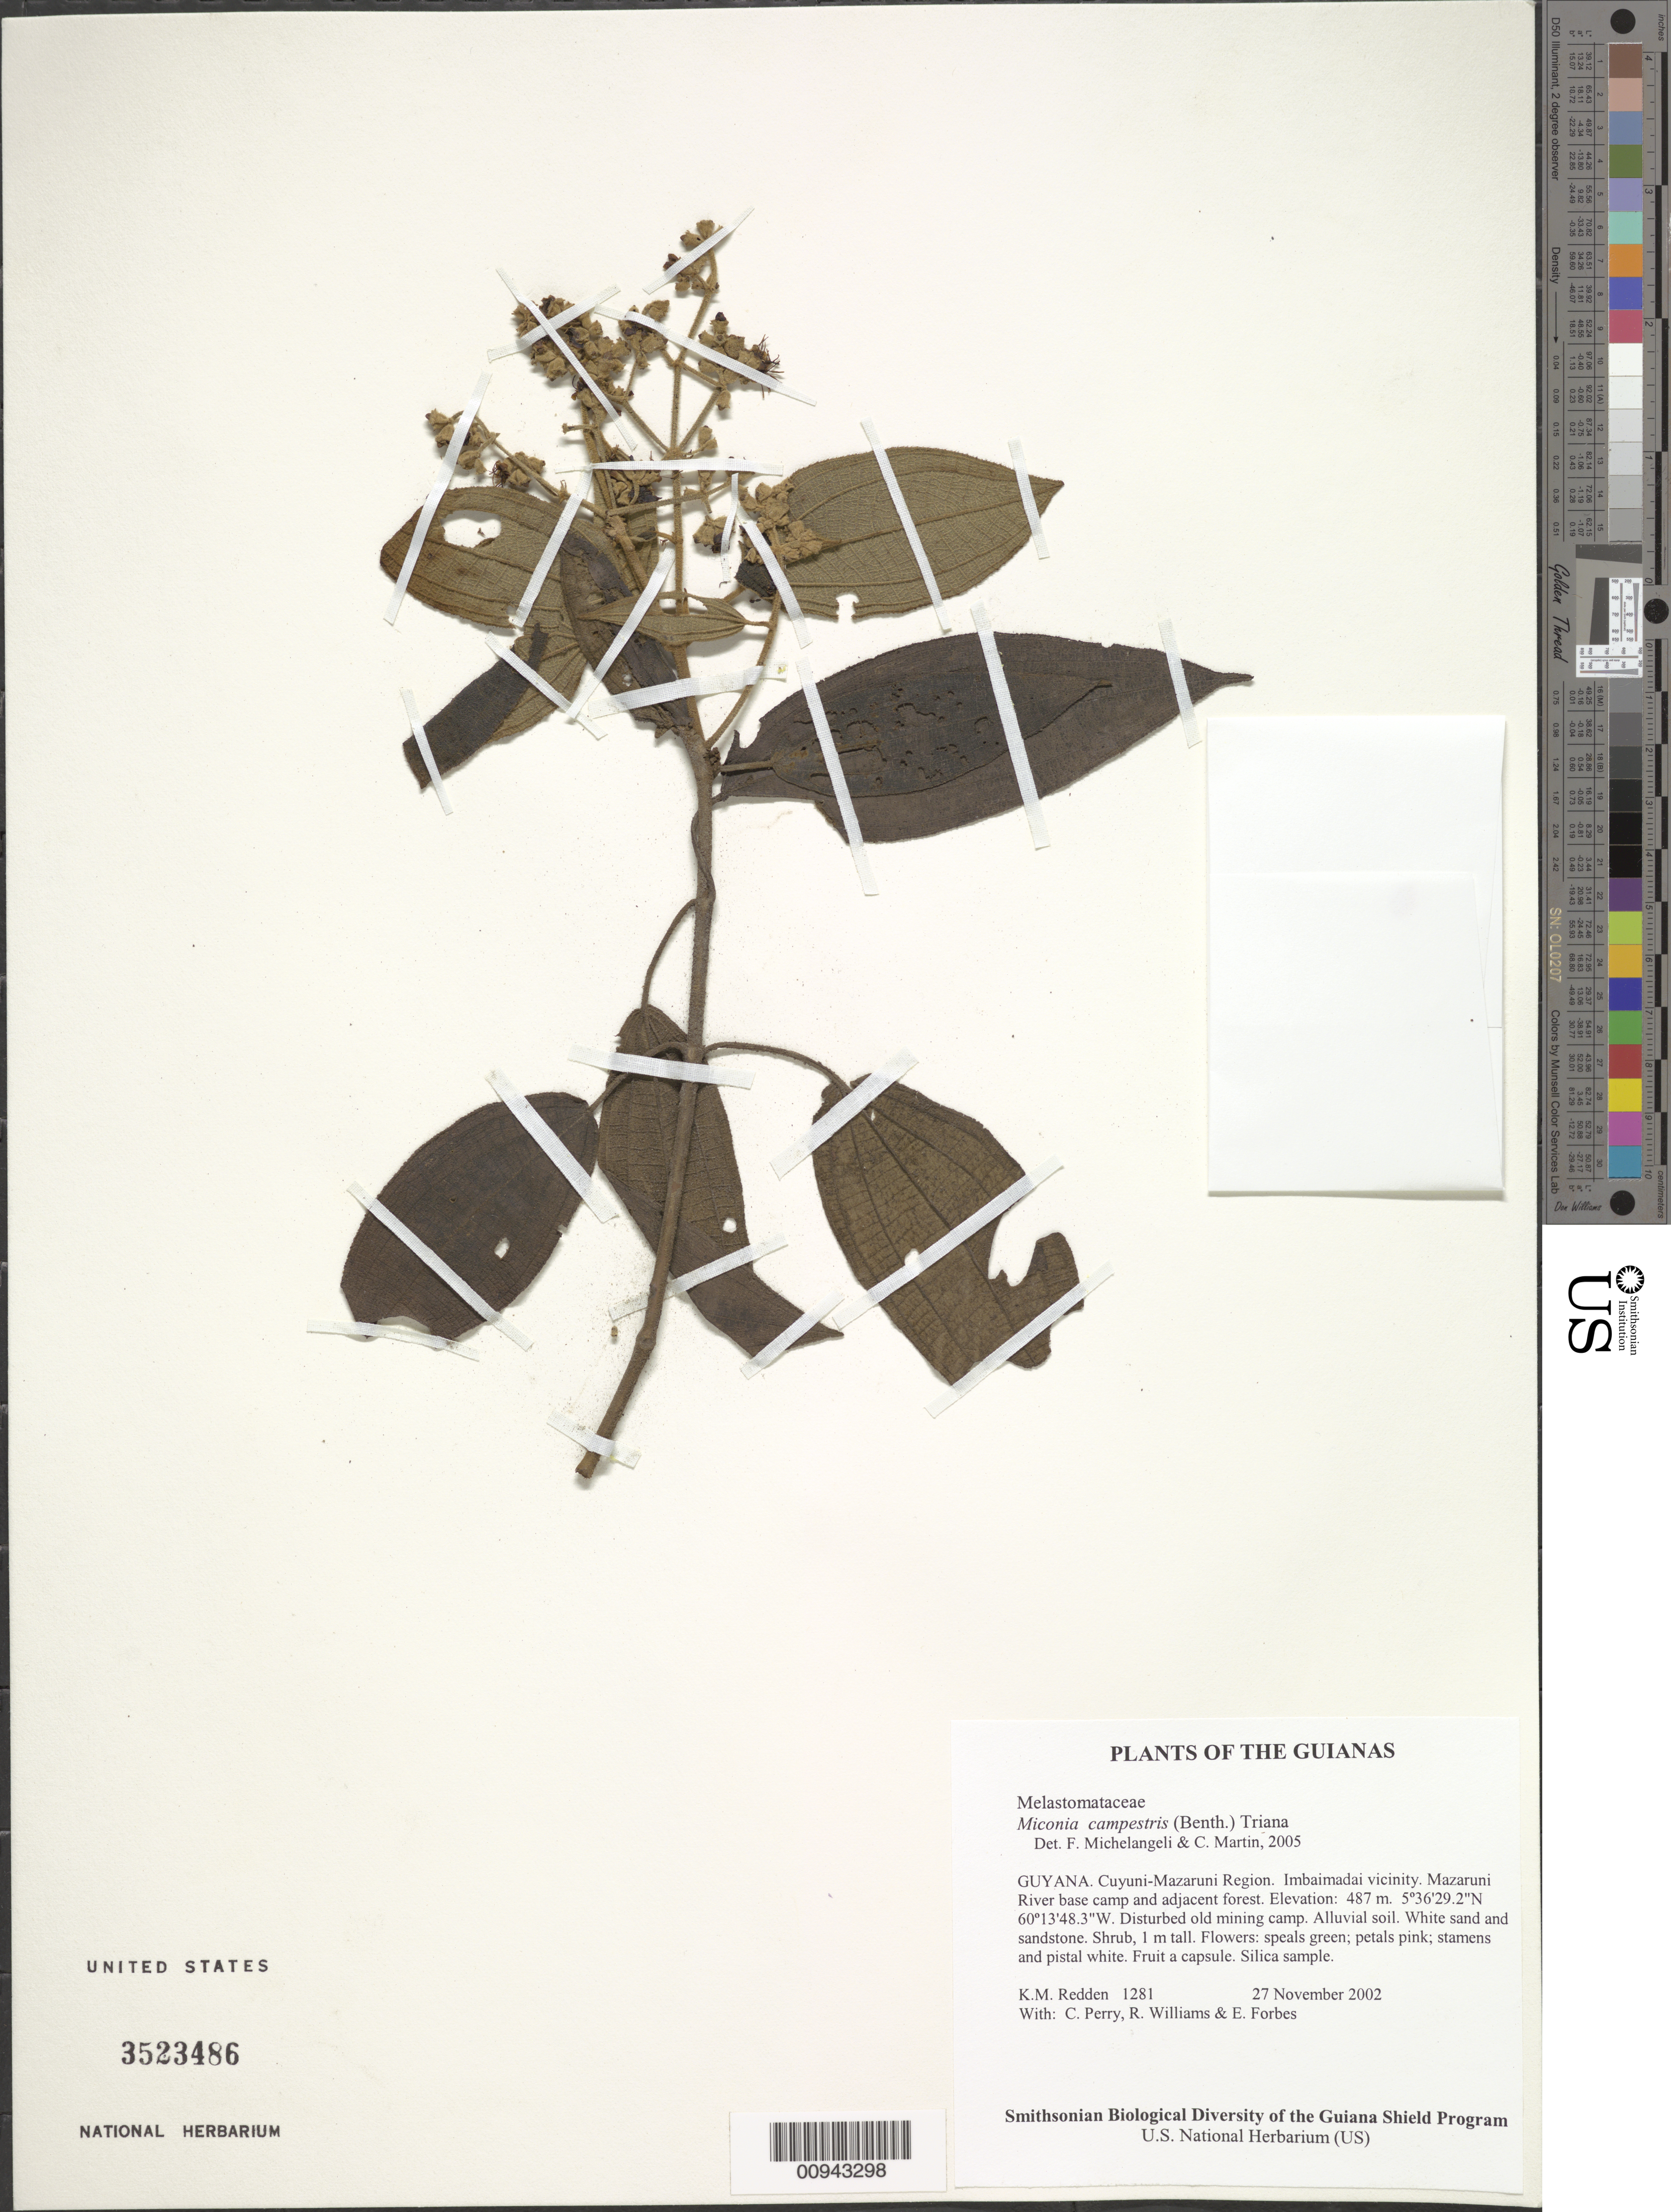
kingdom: Plantae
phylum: Tracheophyta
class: Magnoliopsida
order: Myrtales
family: Melastomataceae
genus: Miconia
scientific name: Miconia campestris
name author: (Benth.) Triana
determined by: Michelangeli, F. A.; Martin, C.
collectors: K. M. Redden, C. Perry, R. Williams & E. Forbes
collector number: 1281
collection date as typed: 27 November 2002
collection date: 2002-11-27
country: Guyana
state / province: Cuyuni-Mazaruni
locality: Imbaimadai vicinity. Mazaruni River base camp and adjacent forest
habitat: Disturbed old mining camp. Alluvial soil. White sand and sandstone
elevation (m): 487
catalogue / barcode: US 3523486